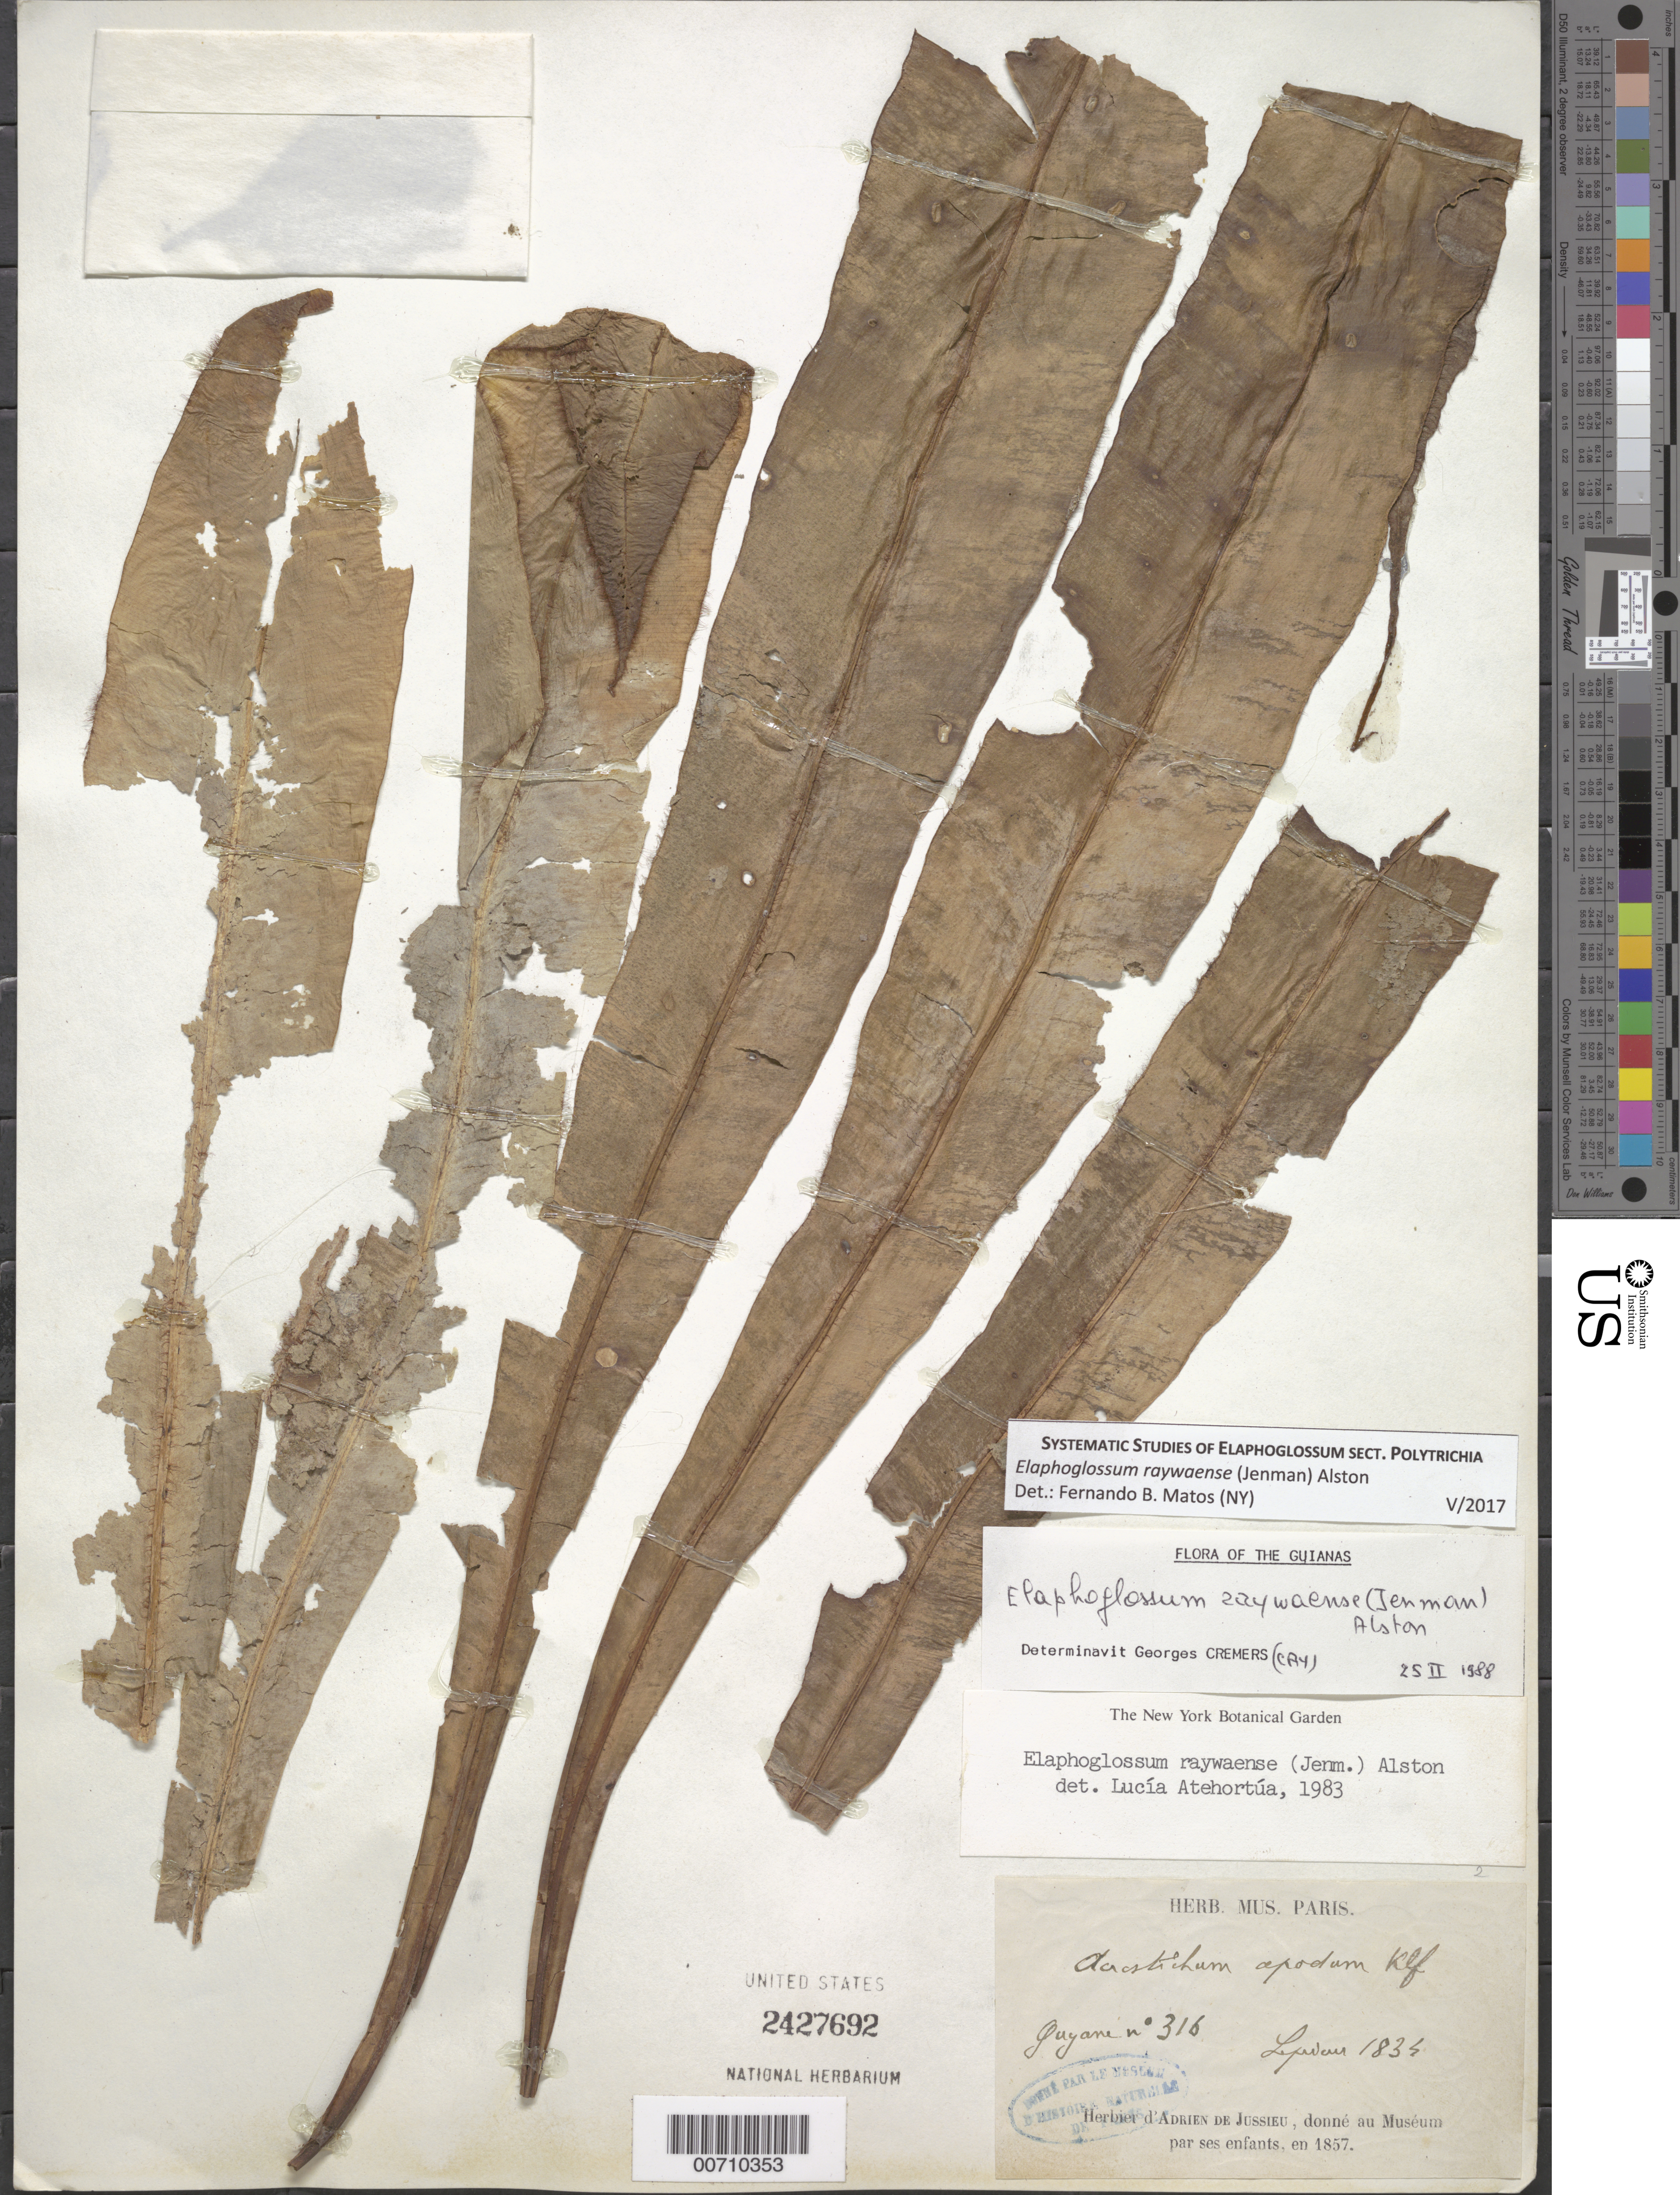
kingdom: Plantae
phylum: Tracheophyta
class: Polypodiopsida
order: Polypodiales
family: Dryopteridaceae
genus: Elaphoglossum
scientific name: Elaphoglossum raywaense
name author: (Jenman) Alston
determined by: Cremers, Georges A.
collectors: F. M. R. Leprieur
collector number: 316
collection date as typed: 1834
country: French Guiana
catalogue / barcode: US 2427692